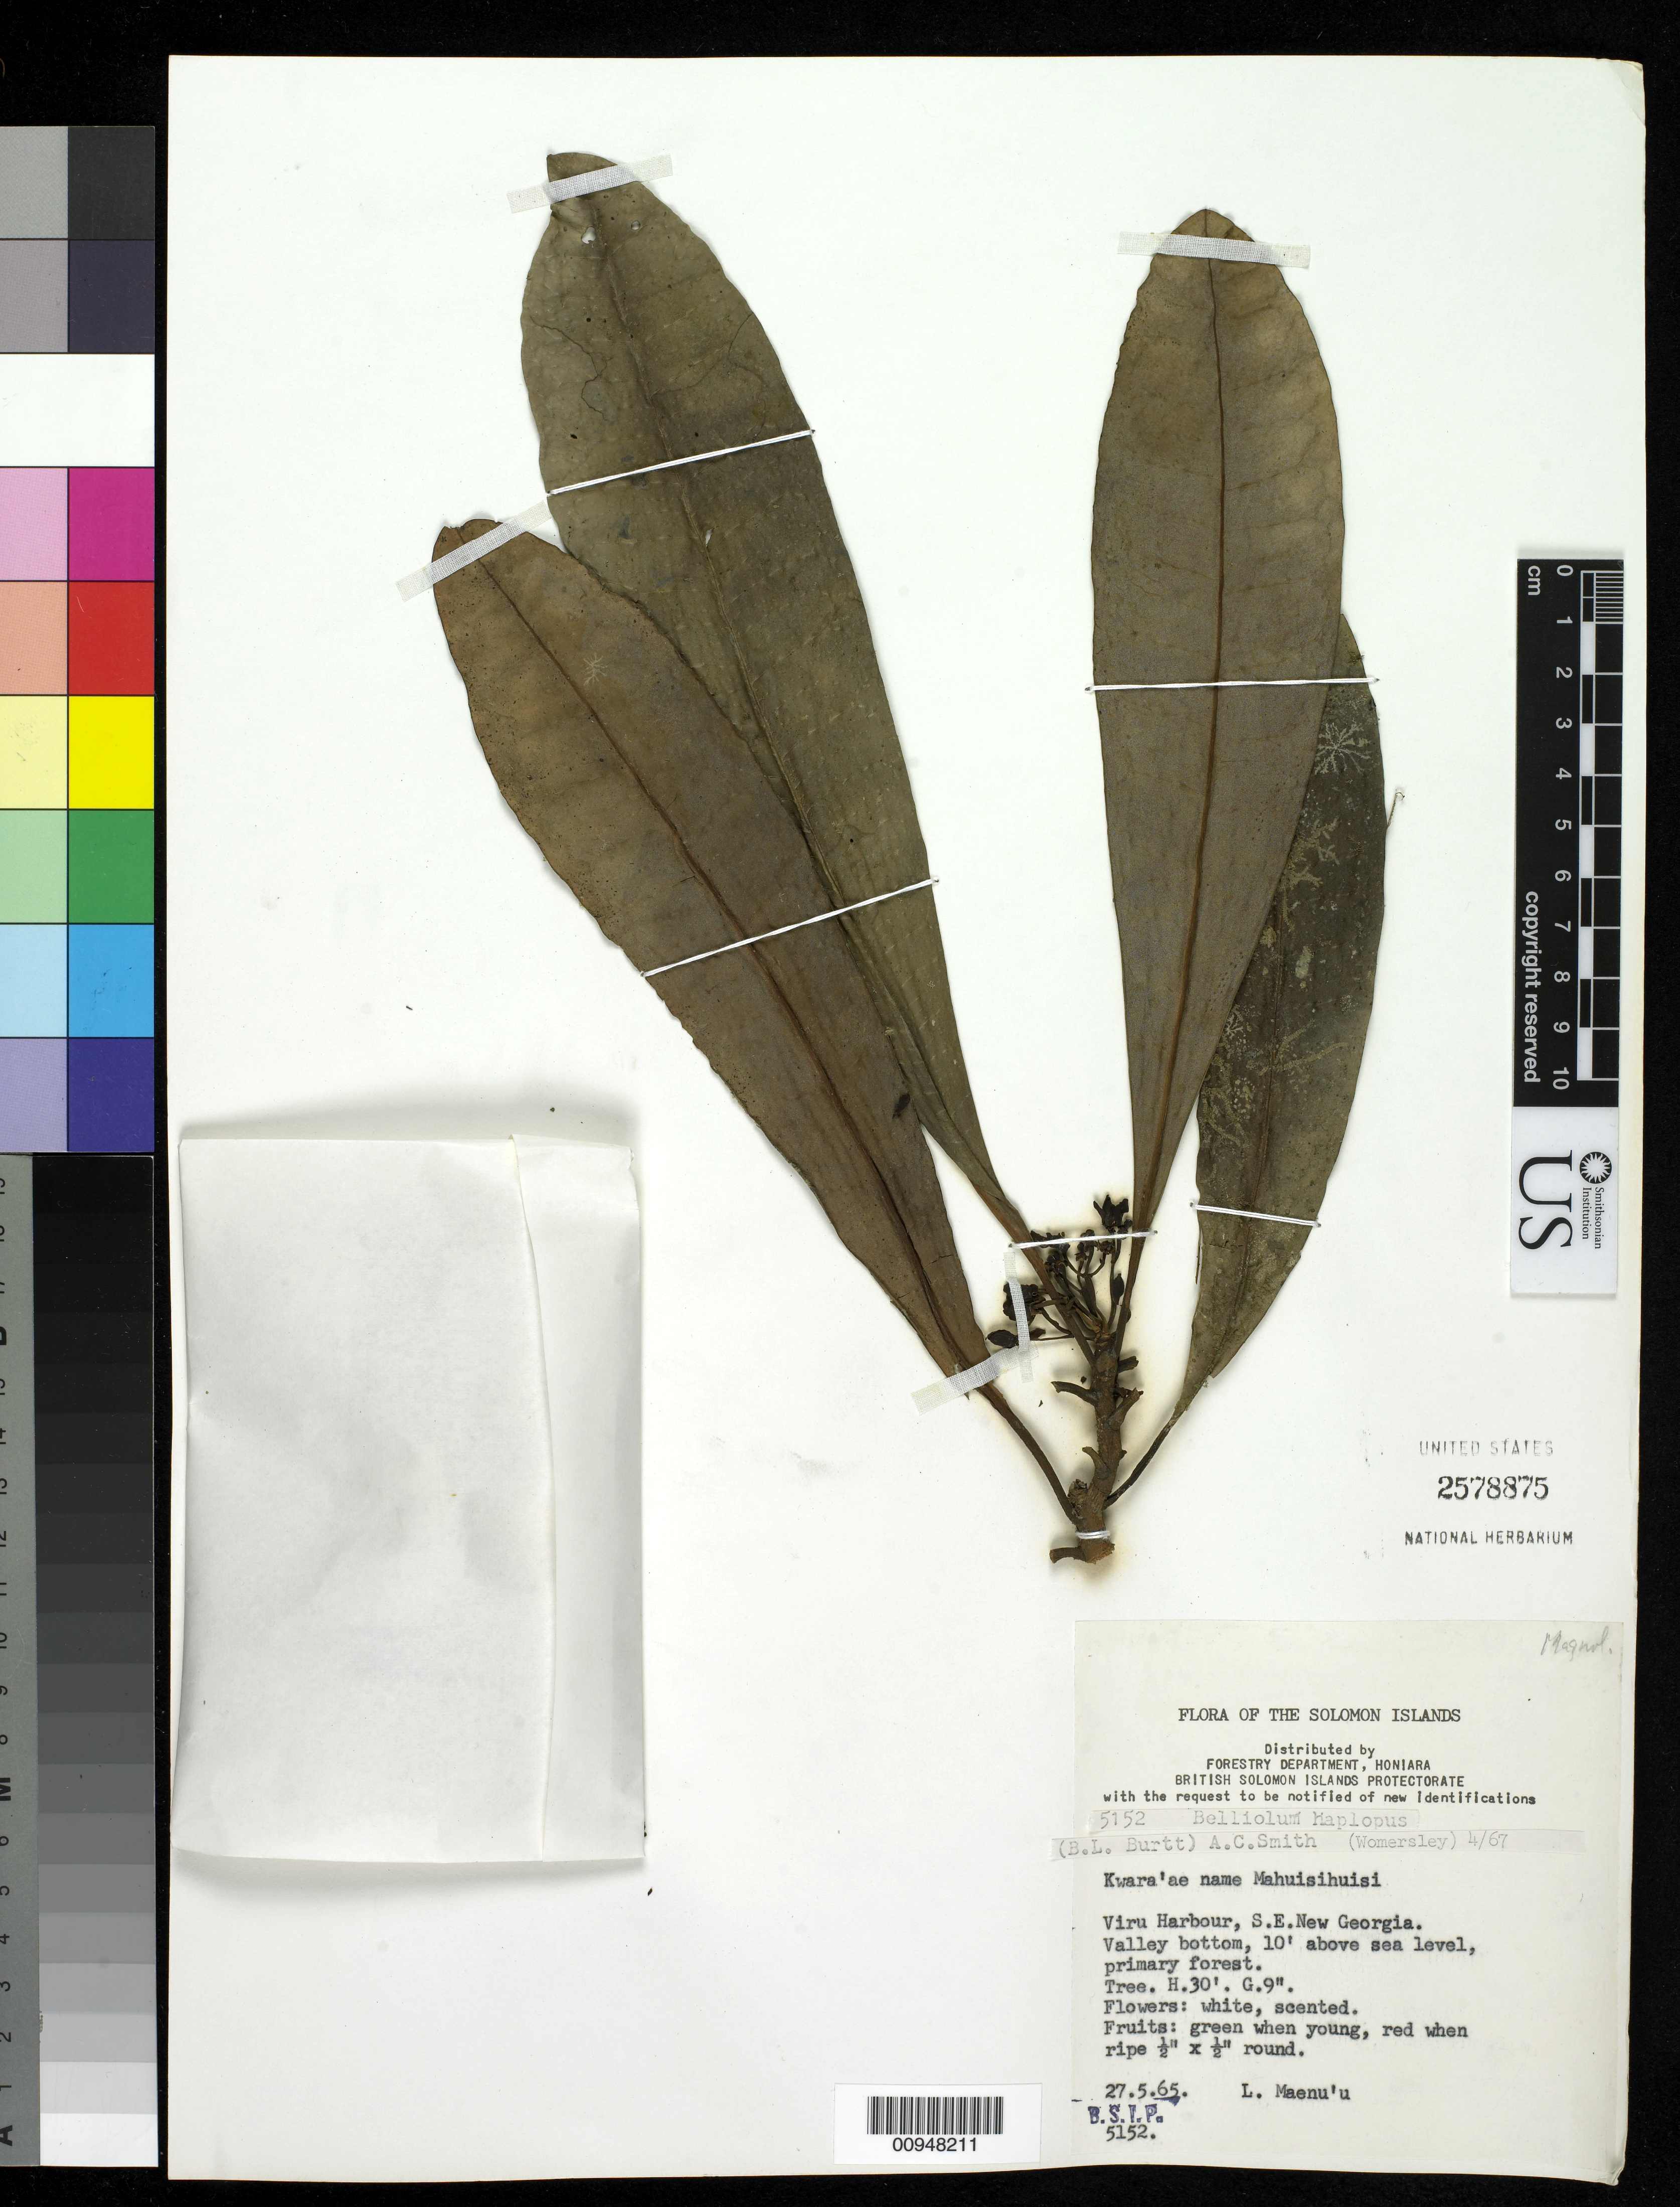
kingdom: Plantae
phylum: Tracheophyta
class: Magnoliopsida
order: Canellales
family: Winteraceae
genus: Belliolum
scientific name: Belliolum haplopus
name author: (B.L. Burtt) A.C. Sm.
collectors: L. Maenu'u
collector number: BSIP 5152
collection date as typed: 27 May 1965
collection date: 1965-05-27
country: Solomon Islands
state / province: Western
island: New Georgia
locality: Viru Harbour, SE New Georgia.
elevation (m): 3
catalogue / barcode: US 2578875